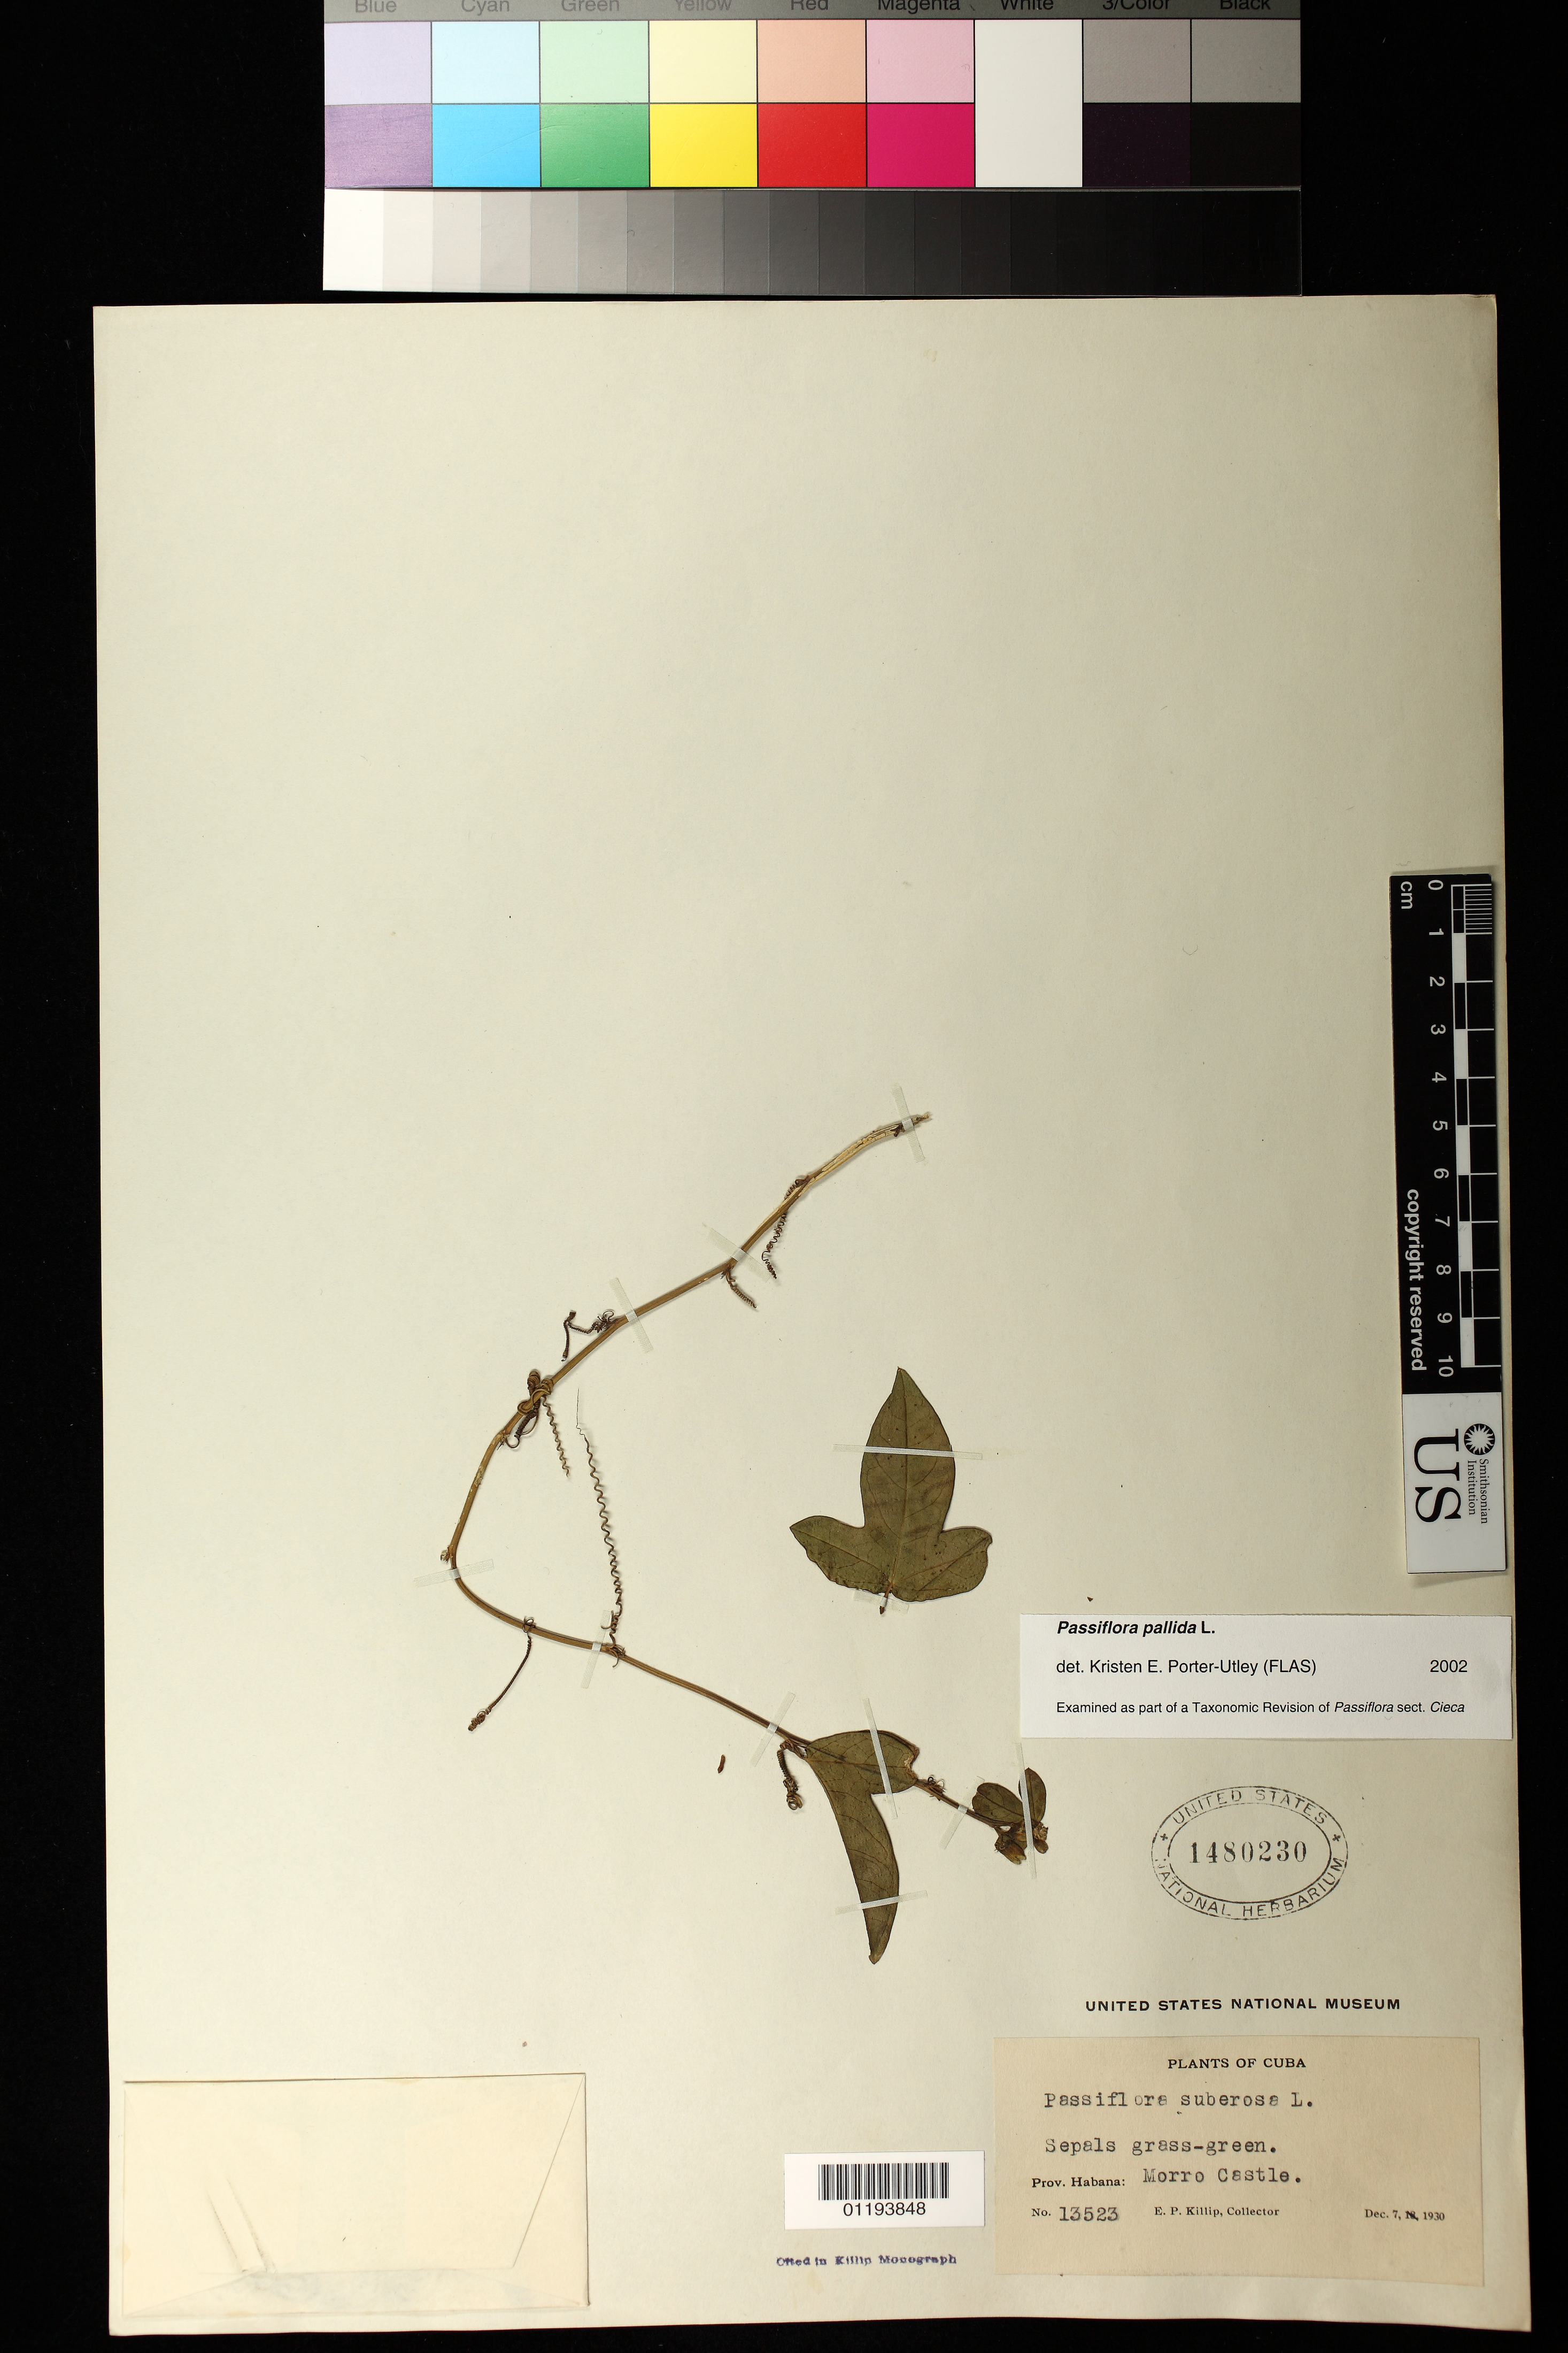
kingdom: Plantae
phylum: Tracheophyta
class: Magnoliopsida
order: Malpighiales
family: Passifloraceae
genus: Passiflora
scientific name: Passiflora pallida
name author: L.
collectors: E. P. Killip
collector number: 13523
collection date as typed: Dec 7 1930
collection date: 1930-12-07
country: Cuba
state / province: La Habana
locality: Morro Castle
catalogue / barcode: US 1480230